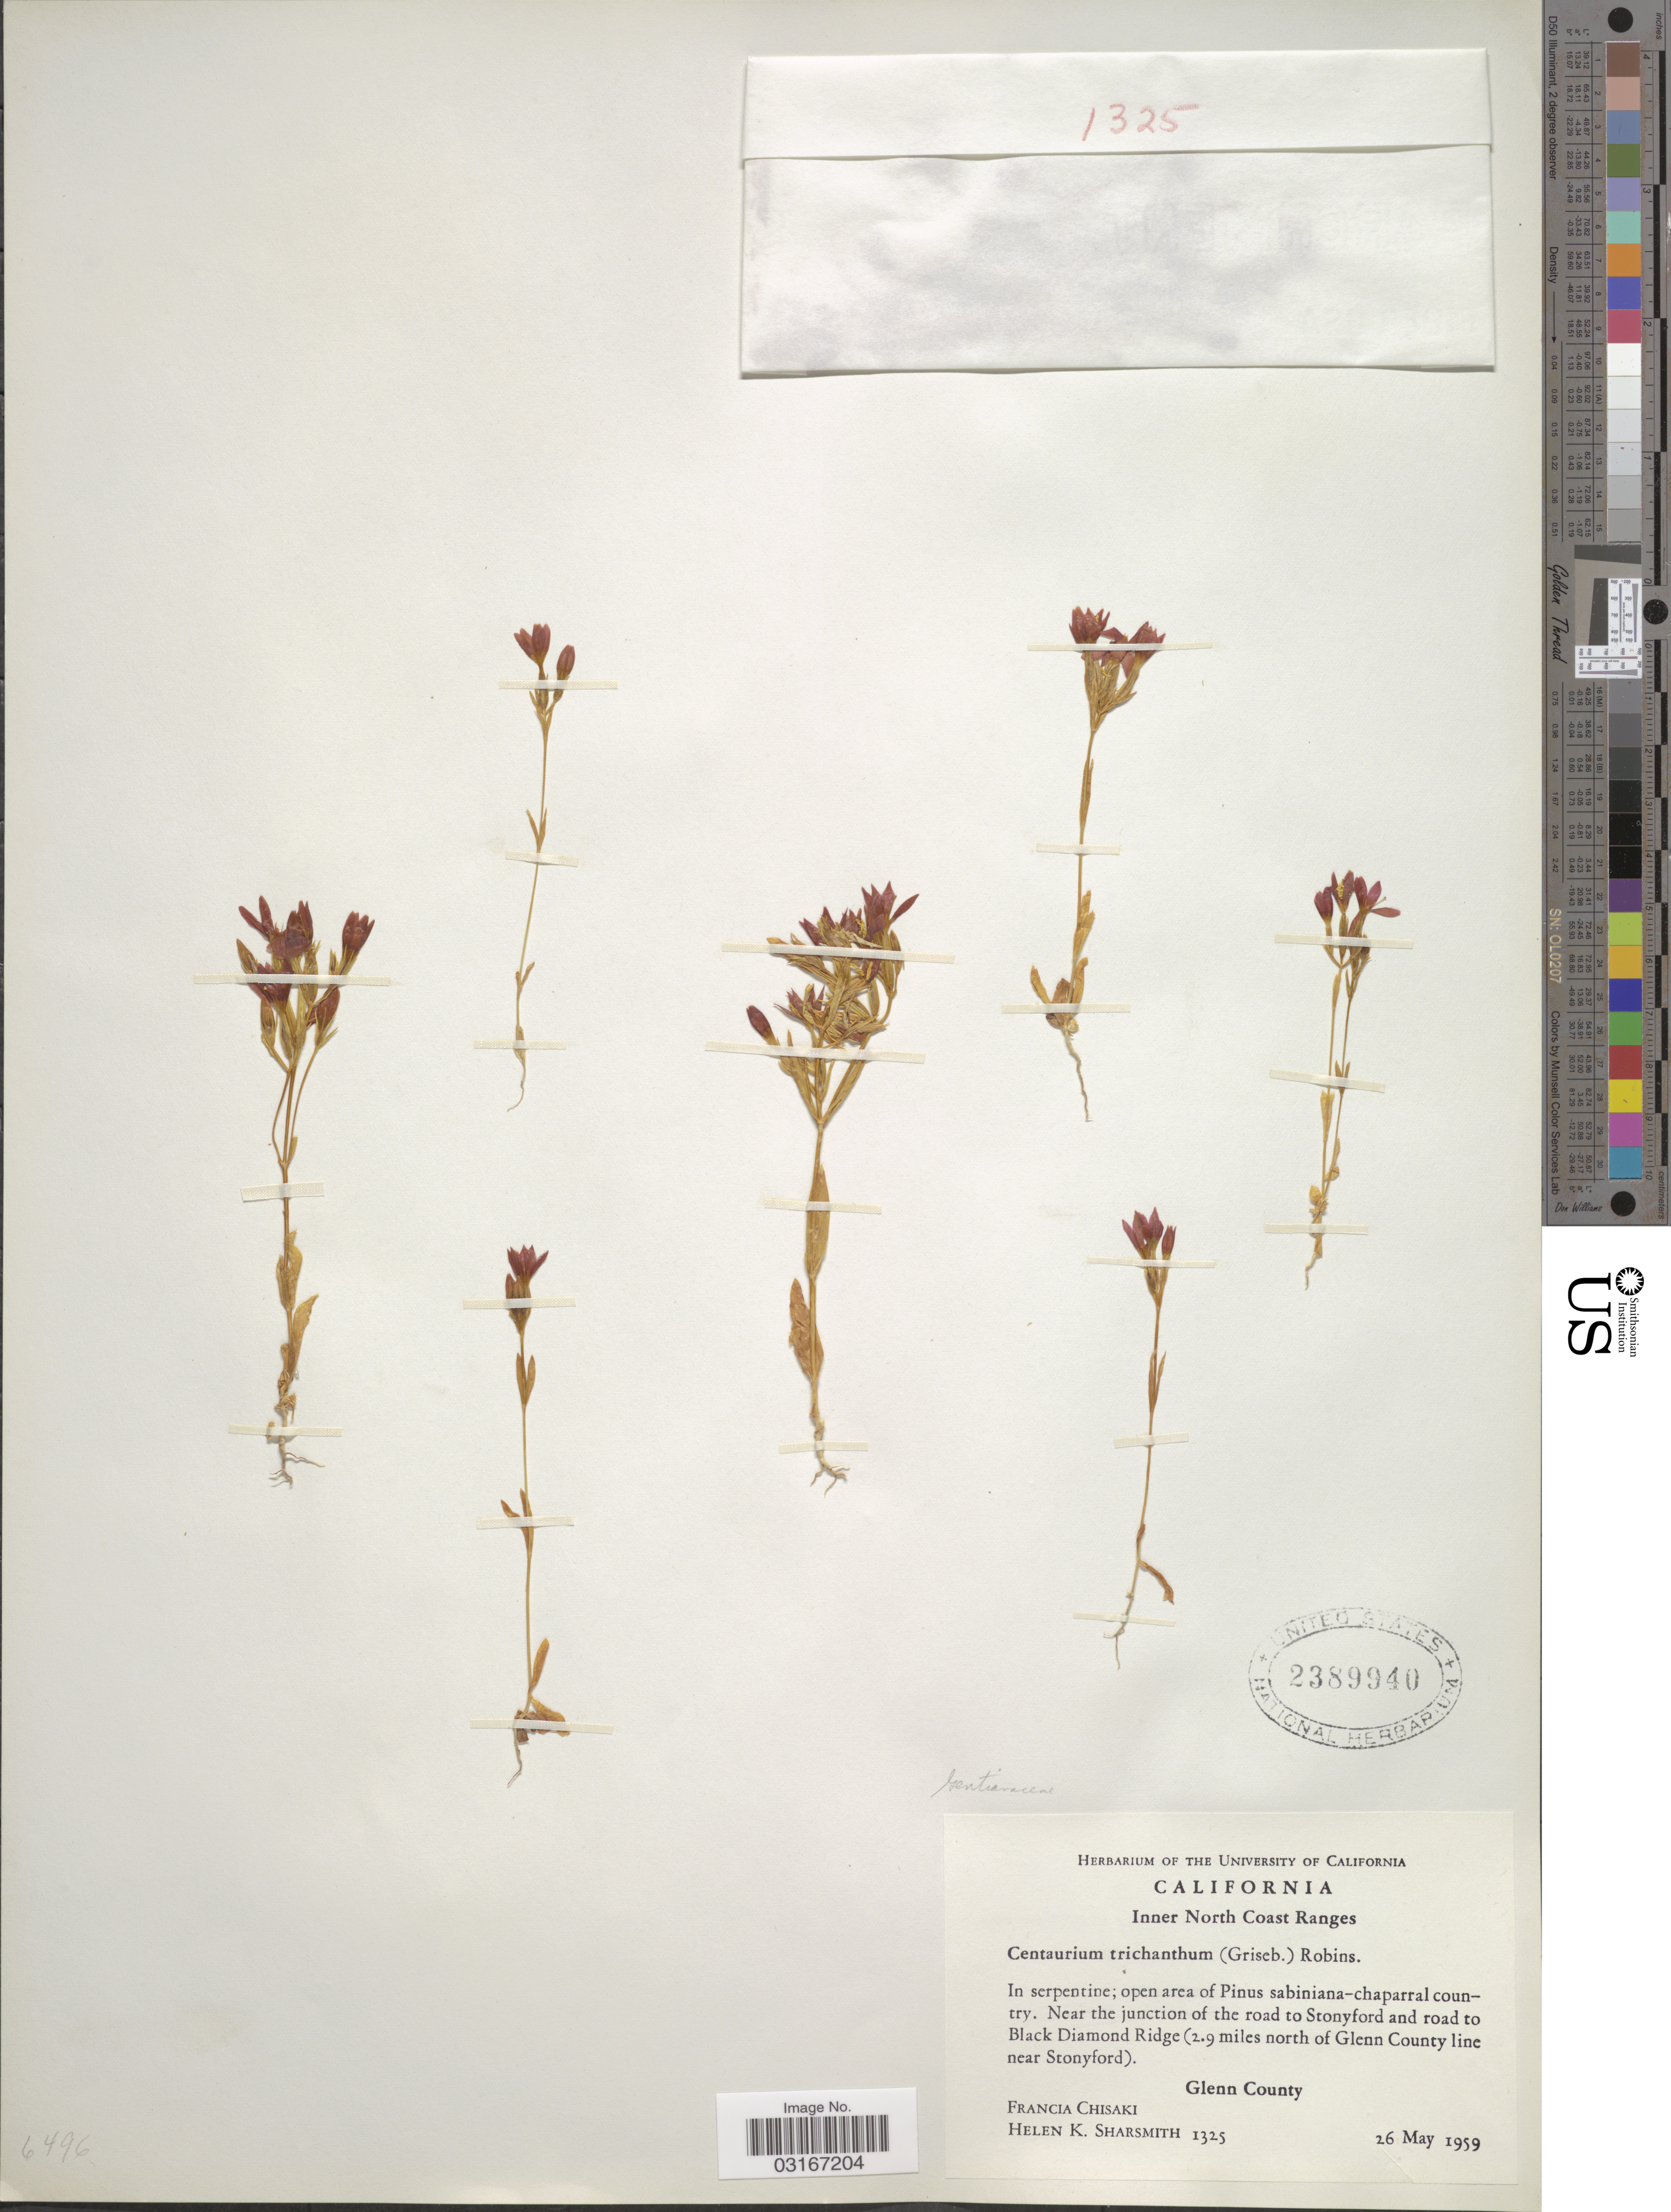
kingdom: Plantae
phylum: Tracheophyta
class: Magnoliopsida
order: Gentianales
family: Gentianaceae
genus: Centaurium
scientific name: Centaurium trichanthum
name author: (Griseb.) B.L. Rob.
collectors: F. Chisaki & H. Sharsmith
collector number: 1325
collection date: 1959-05-26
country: United States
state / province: California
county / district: Glenn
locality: Inner North Coast Ranges. Near the junction of the road to Stonyford and road to Black Diamond Ridge (2.9 miles north of Glenn County line near Stonyford). Glenn County.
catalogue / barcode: US 2389940